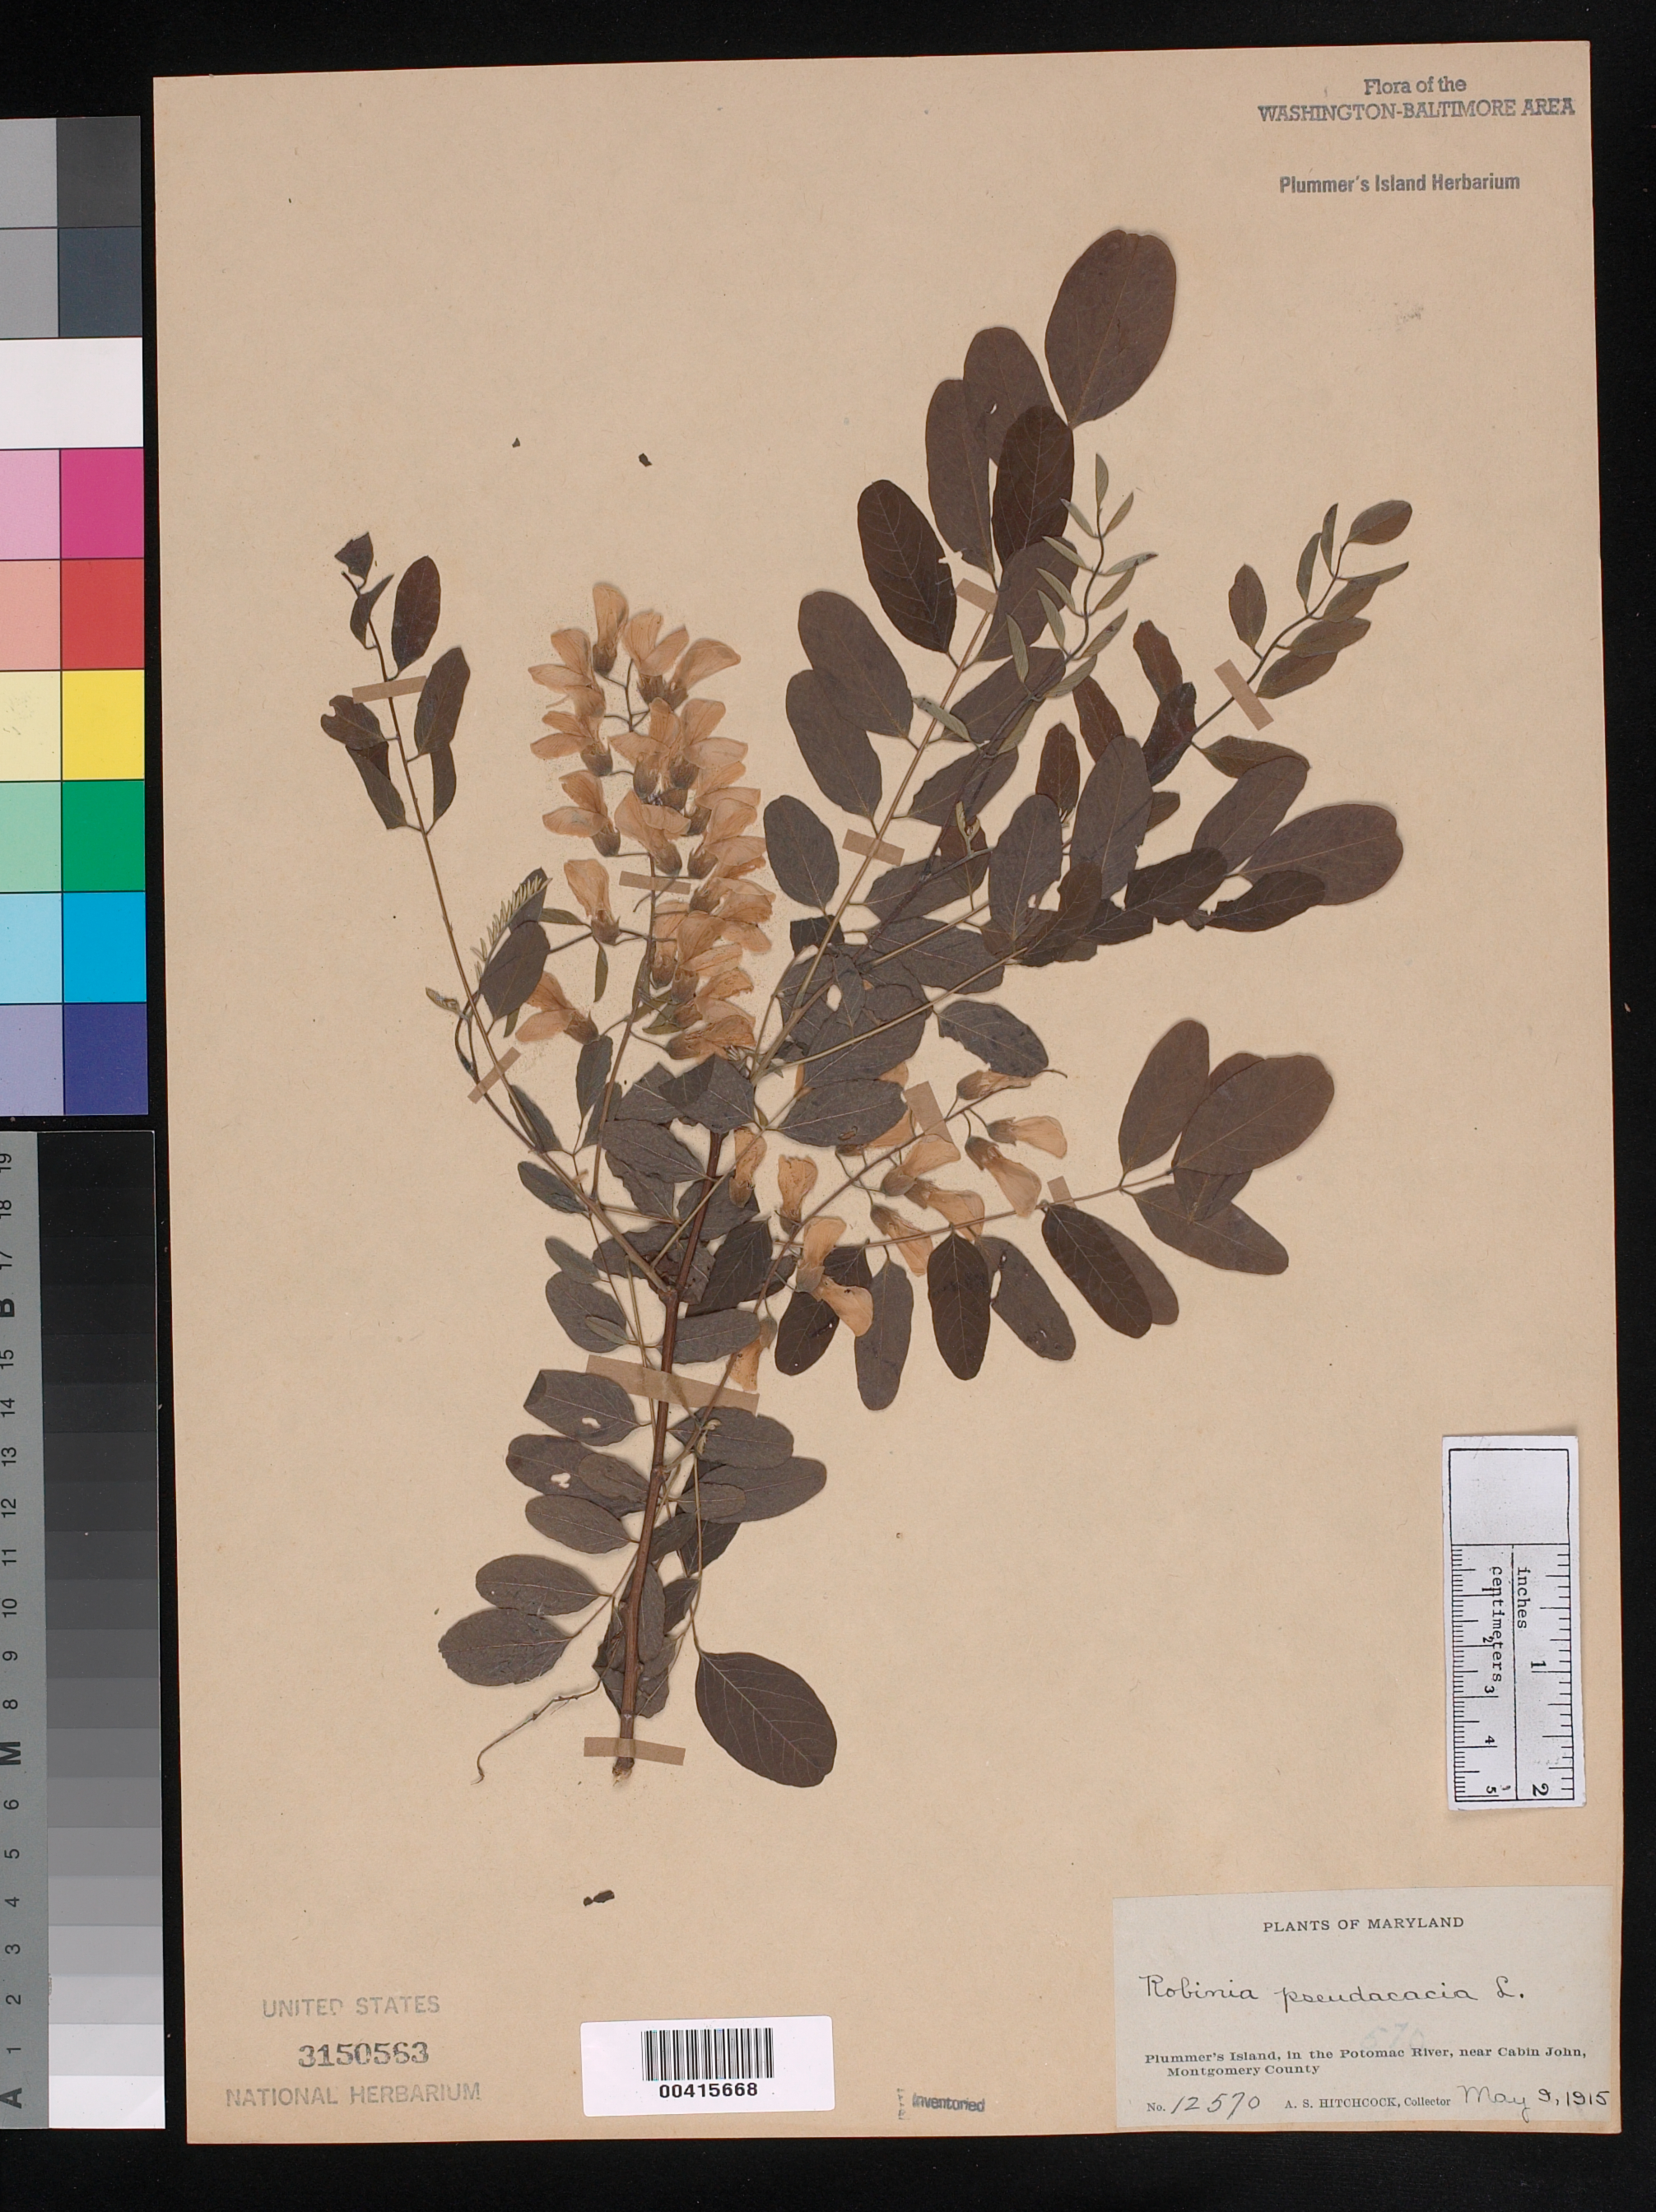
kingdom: Plantae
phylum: Tracheophyta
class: Magnoliopsida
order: Fabales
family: Fabaceae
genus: Robinia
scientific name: Robinia pseudoacacia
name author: L.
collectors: A. S. Hitchcock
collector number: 12570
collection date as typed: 09 May 1915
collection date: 1915-05-09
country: United States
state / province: Maryland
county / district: Montgomery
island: Plummers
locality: Plummer's Island C. & O. Canal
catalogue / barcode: US 3150563